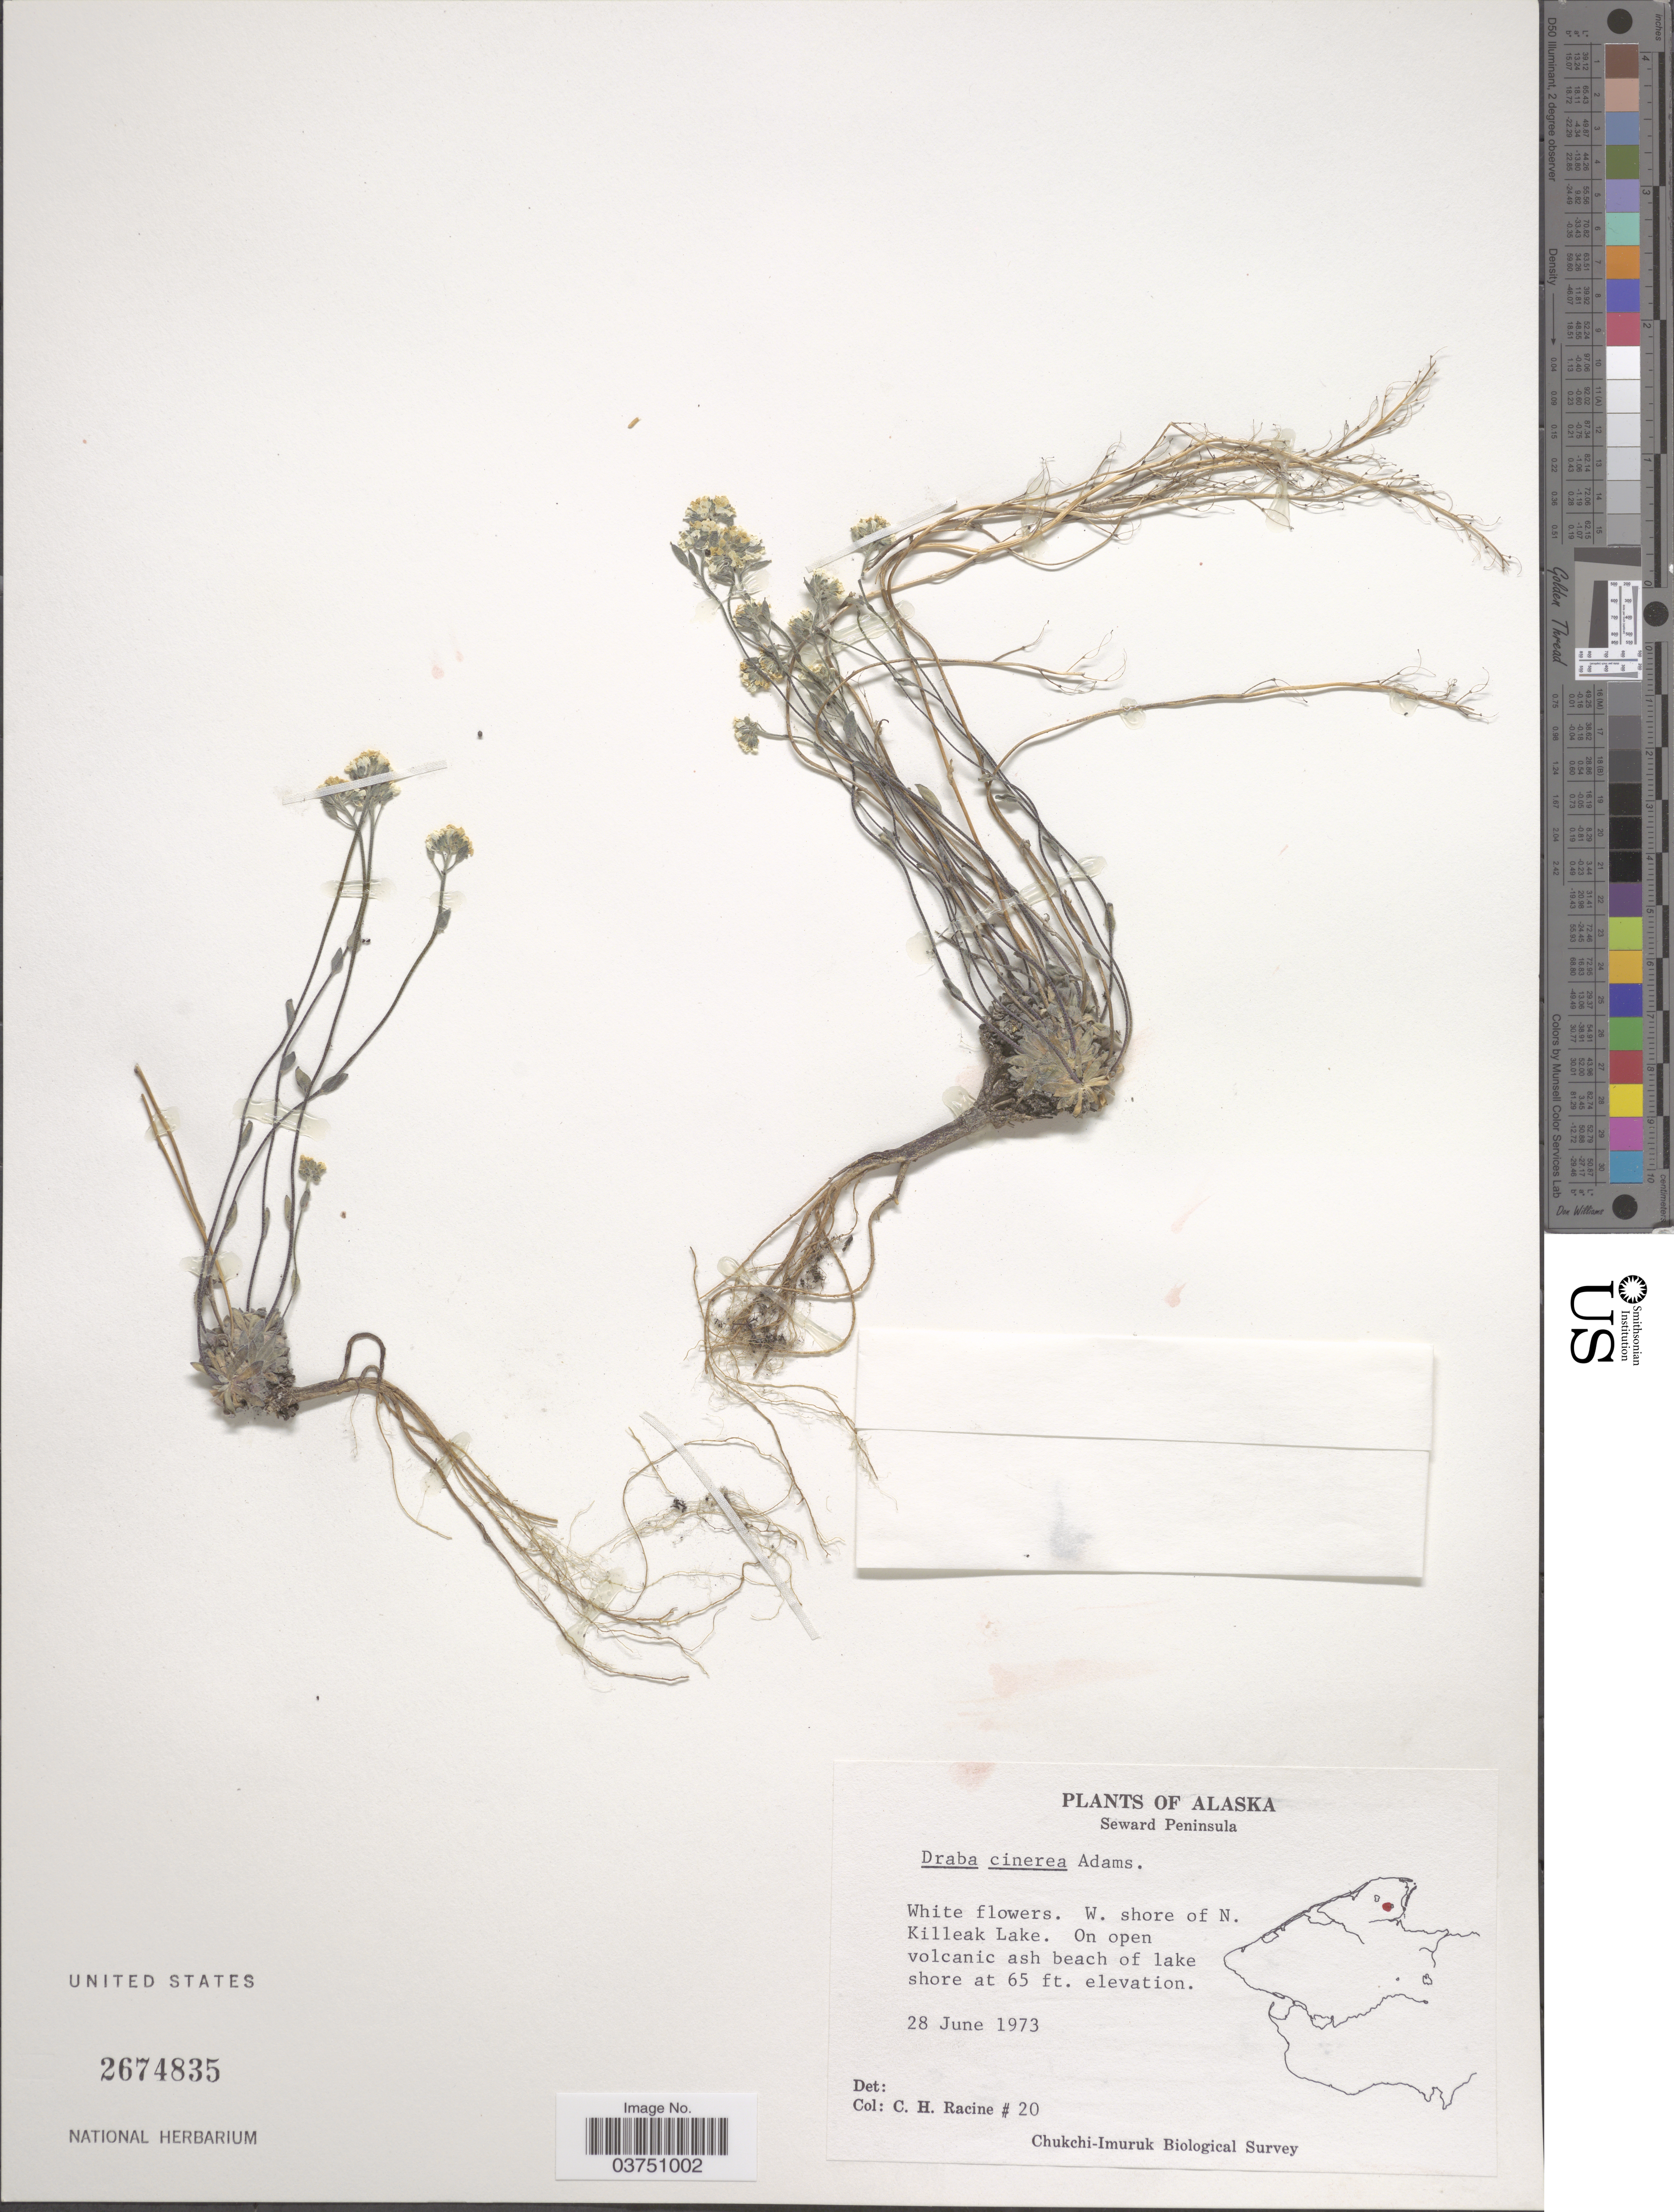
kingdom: Plantae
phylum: Tracheophyta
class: Magnoliopsida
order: Brassicales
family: Brassicaceae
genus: Draba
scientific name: Draba cinerea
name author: Adams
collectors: C. Racine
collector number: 20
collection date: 1973-06-28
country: United States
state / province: Alaska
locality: Seward Peninsula. W. shore of N. Killeak Lake.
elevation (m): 20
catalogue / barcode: US 2674835